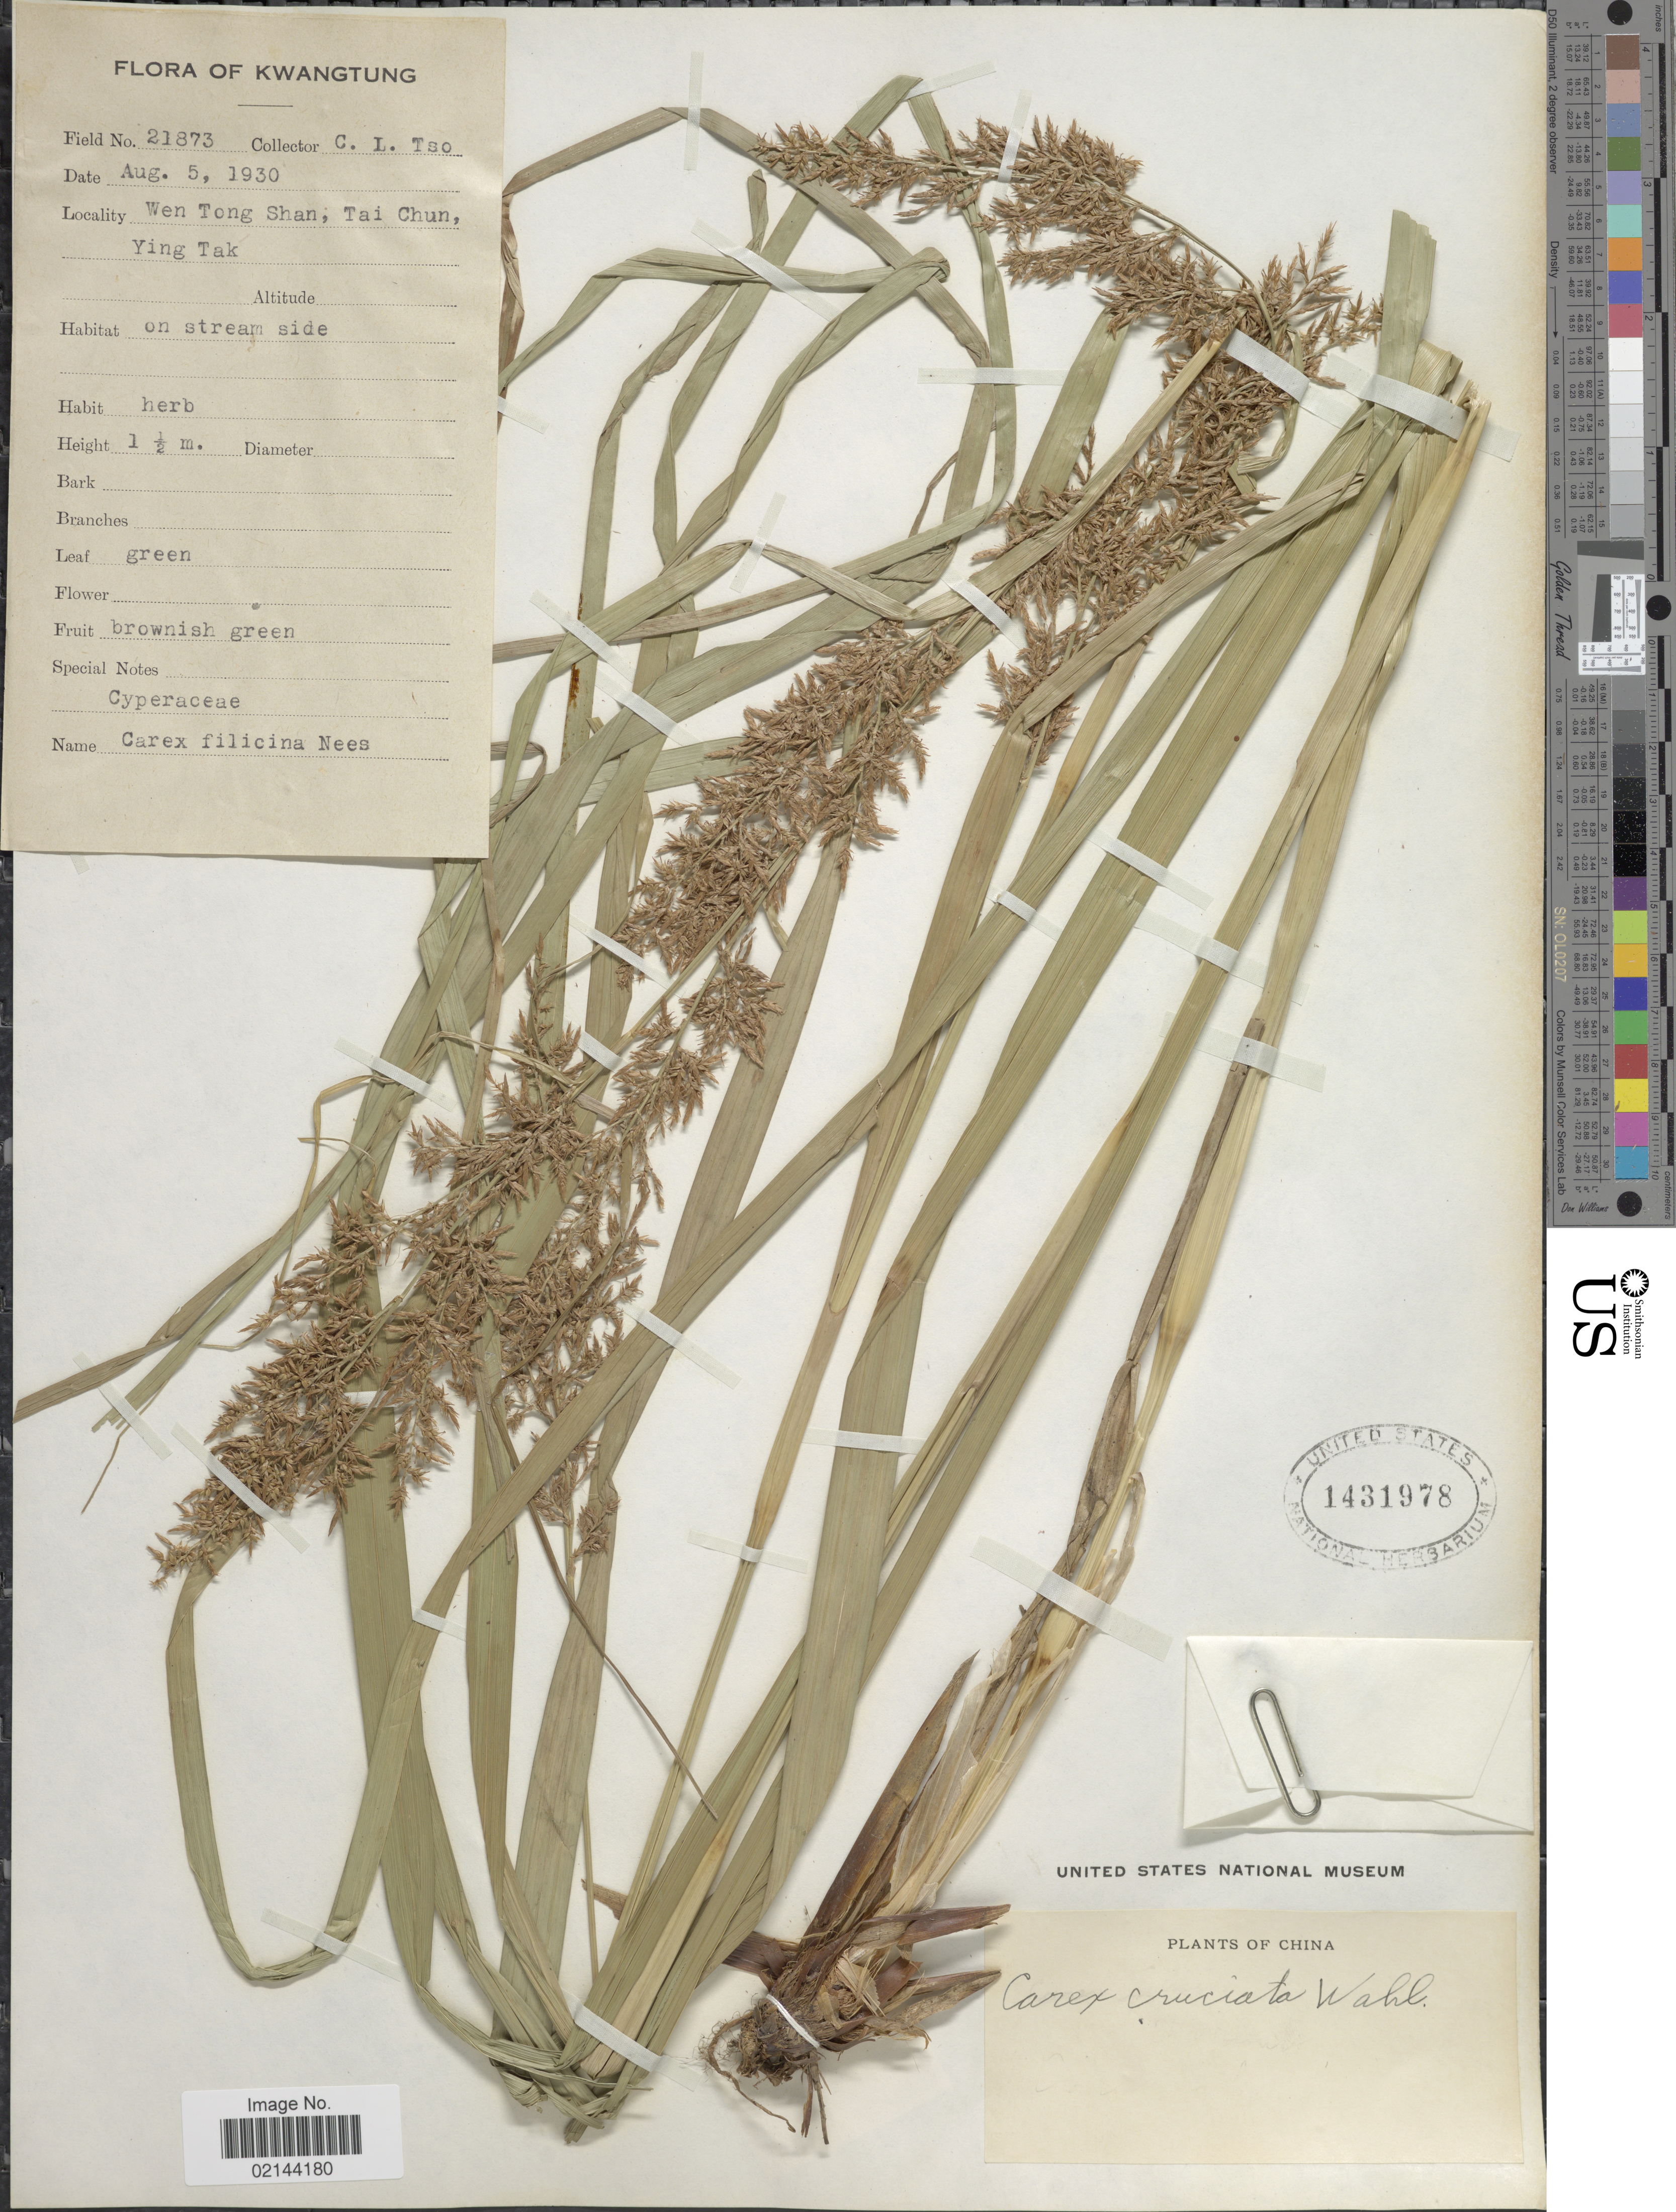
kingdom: Plantae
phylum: Tracheophyta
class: Liliopsida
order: Poales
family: Cyperaceae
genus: Carex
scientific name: Carex cruciata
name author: Wahlenb.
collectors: C. Tso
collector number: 21873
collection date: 1930-08-05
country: China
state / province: Guangdong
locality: Kwangtung, Wen Tong Shan, Tai Chun, Ying Tak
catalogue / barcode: US 1431978